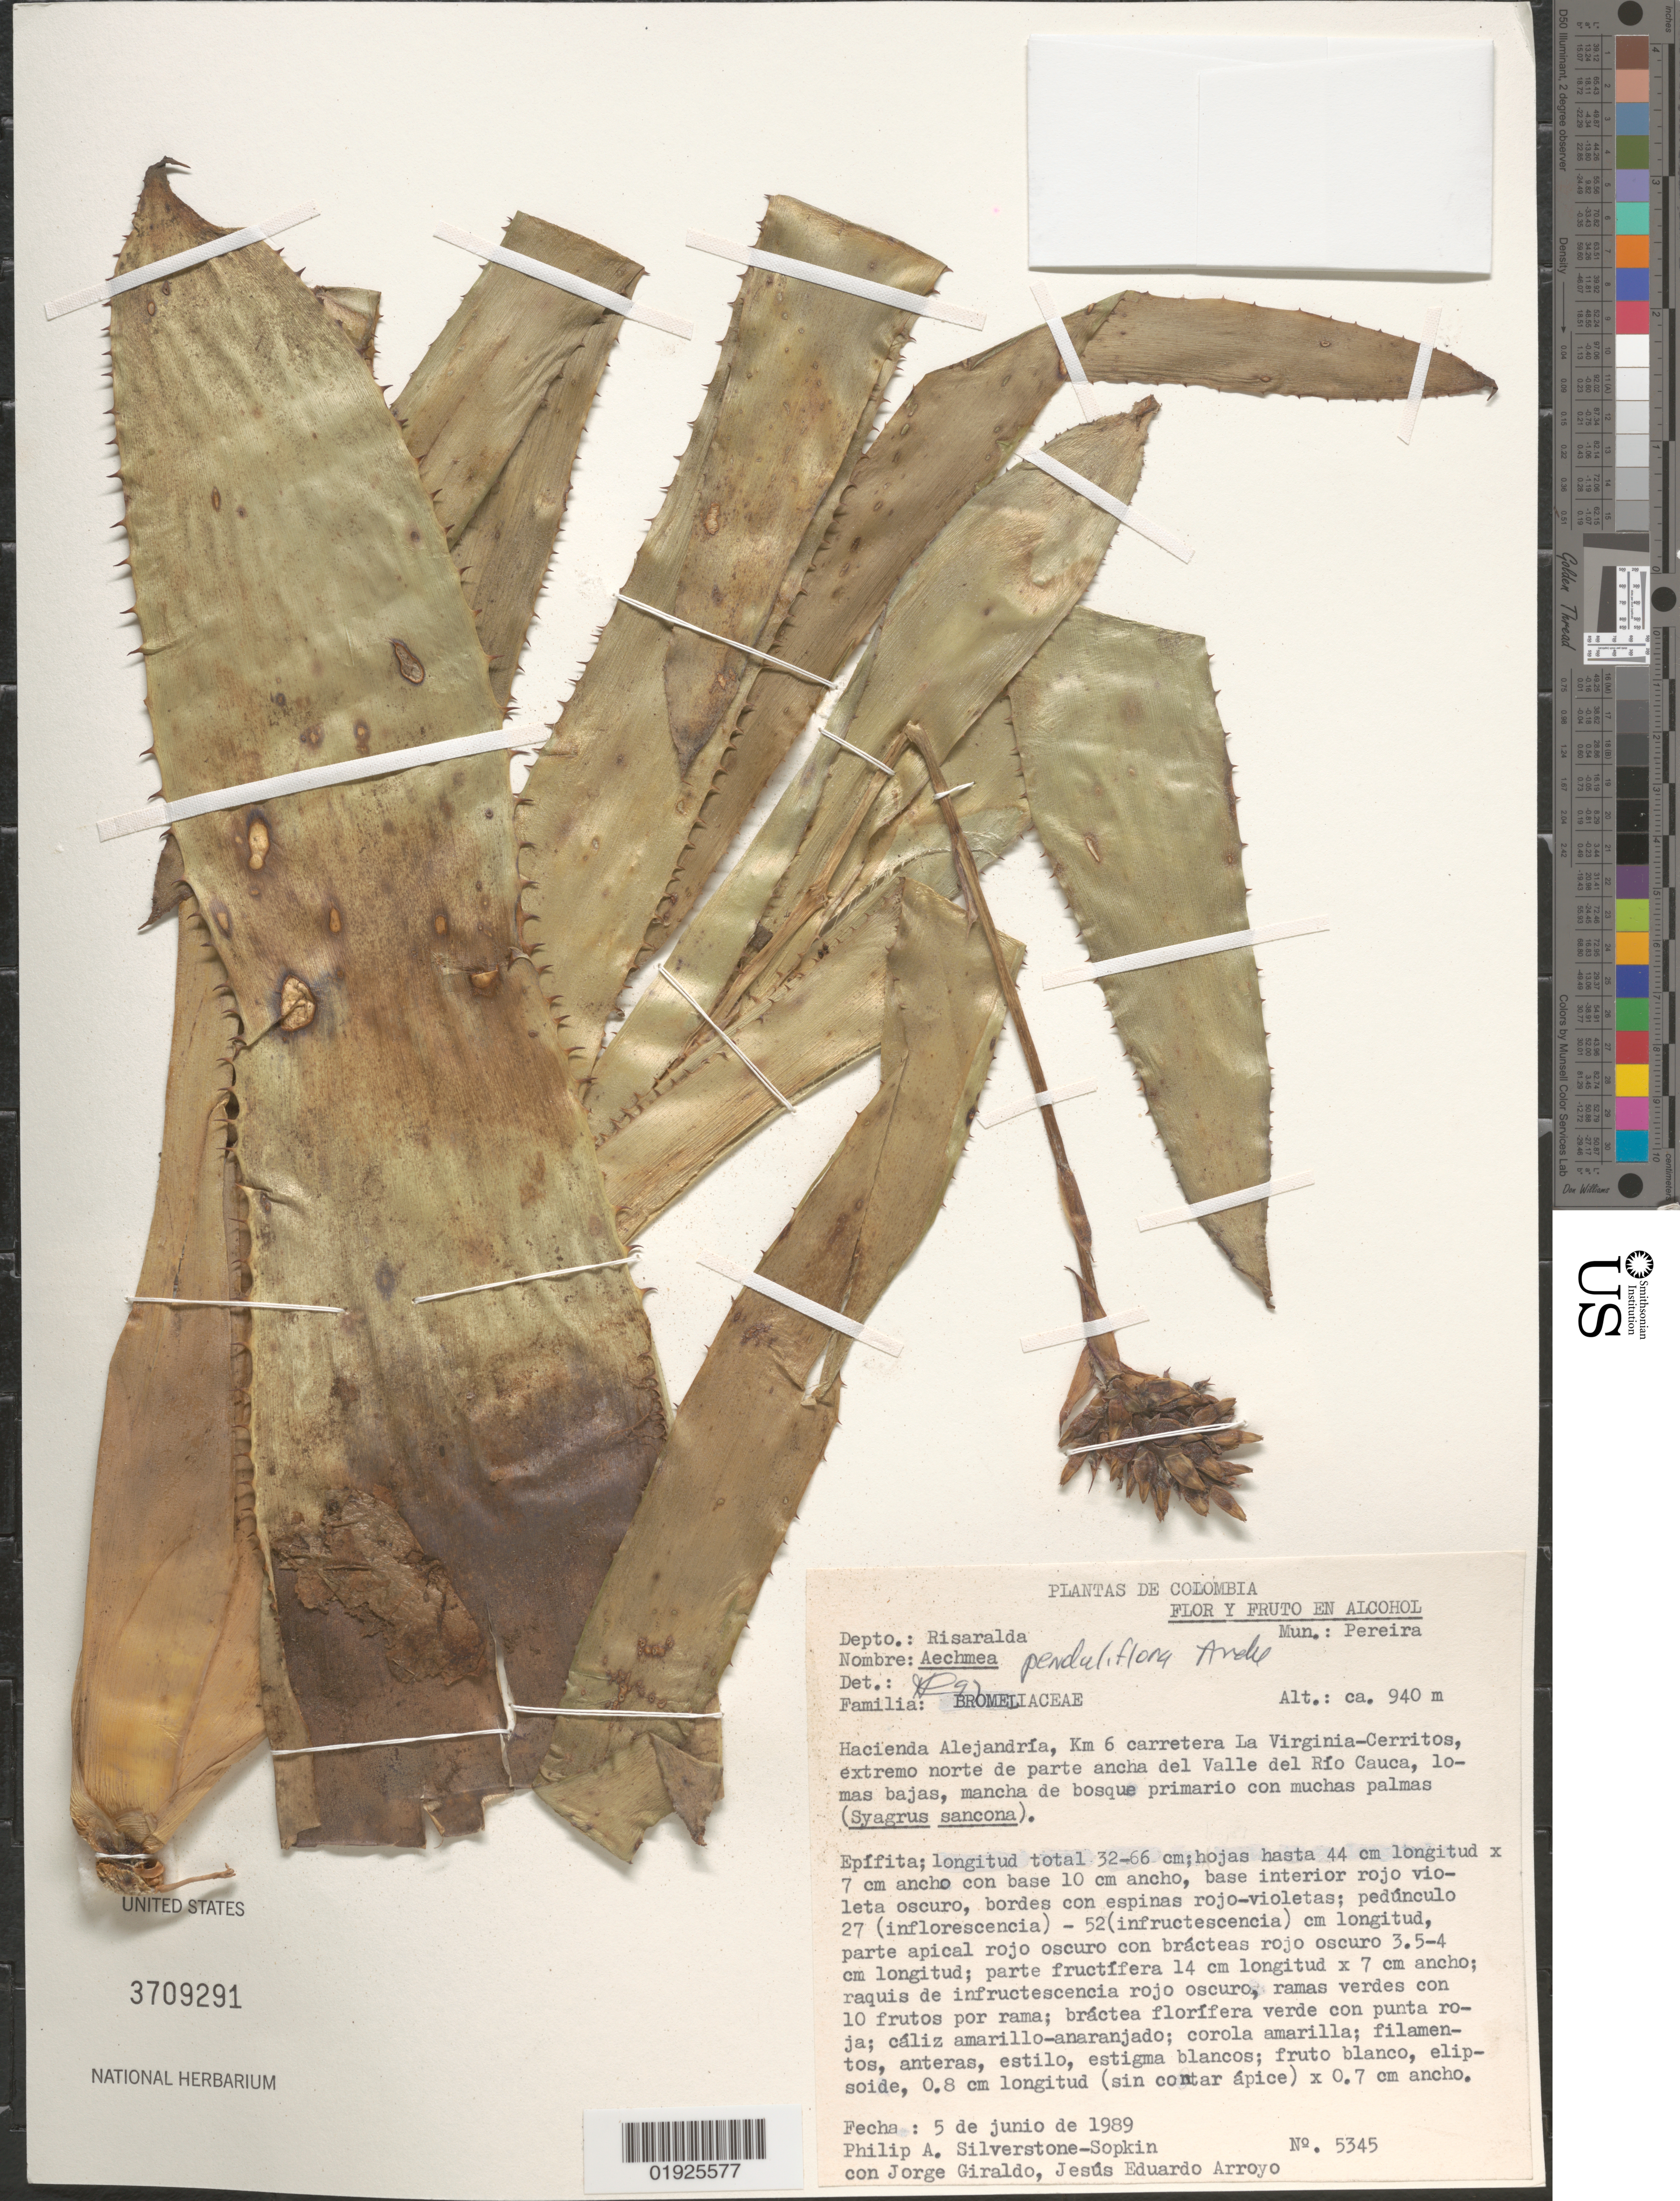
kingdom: Plantae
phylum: Tracheophyta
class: Liliopsida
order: Poales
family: Bromeliaceae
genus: Aechmea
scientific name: Aechmea penduliflora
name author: André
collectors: P. A. Silverstone-Sopkin, J. Giraldo & J. Arroyo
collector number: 5345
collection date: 1989-06-05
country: Colombia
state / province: Risaralda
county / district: Pereira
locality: Hacienda Alexandria, km 6 carretera La Virginia-Cerritos, extremo norte de parte ancha del Valle del Rio Cauca.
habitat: Lomas bajas, mancha de bosque primario con muchas palmas.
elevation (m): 940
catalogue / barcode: US 3709291